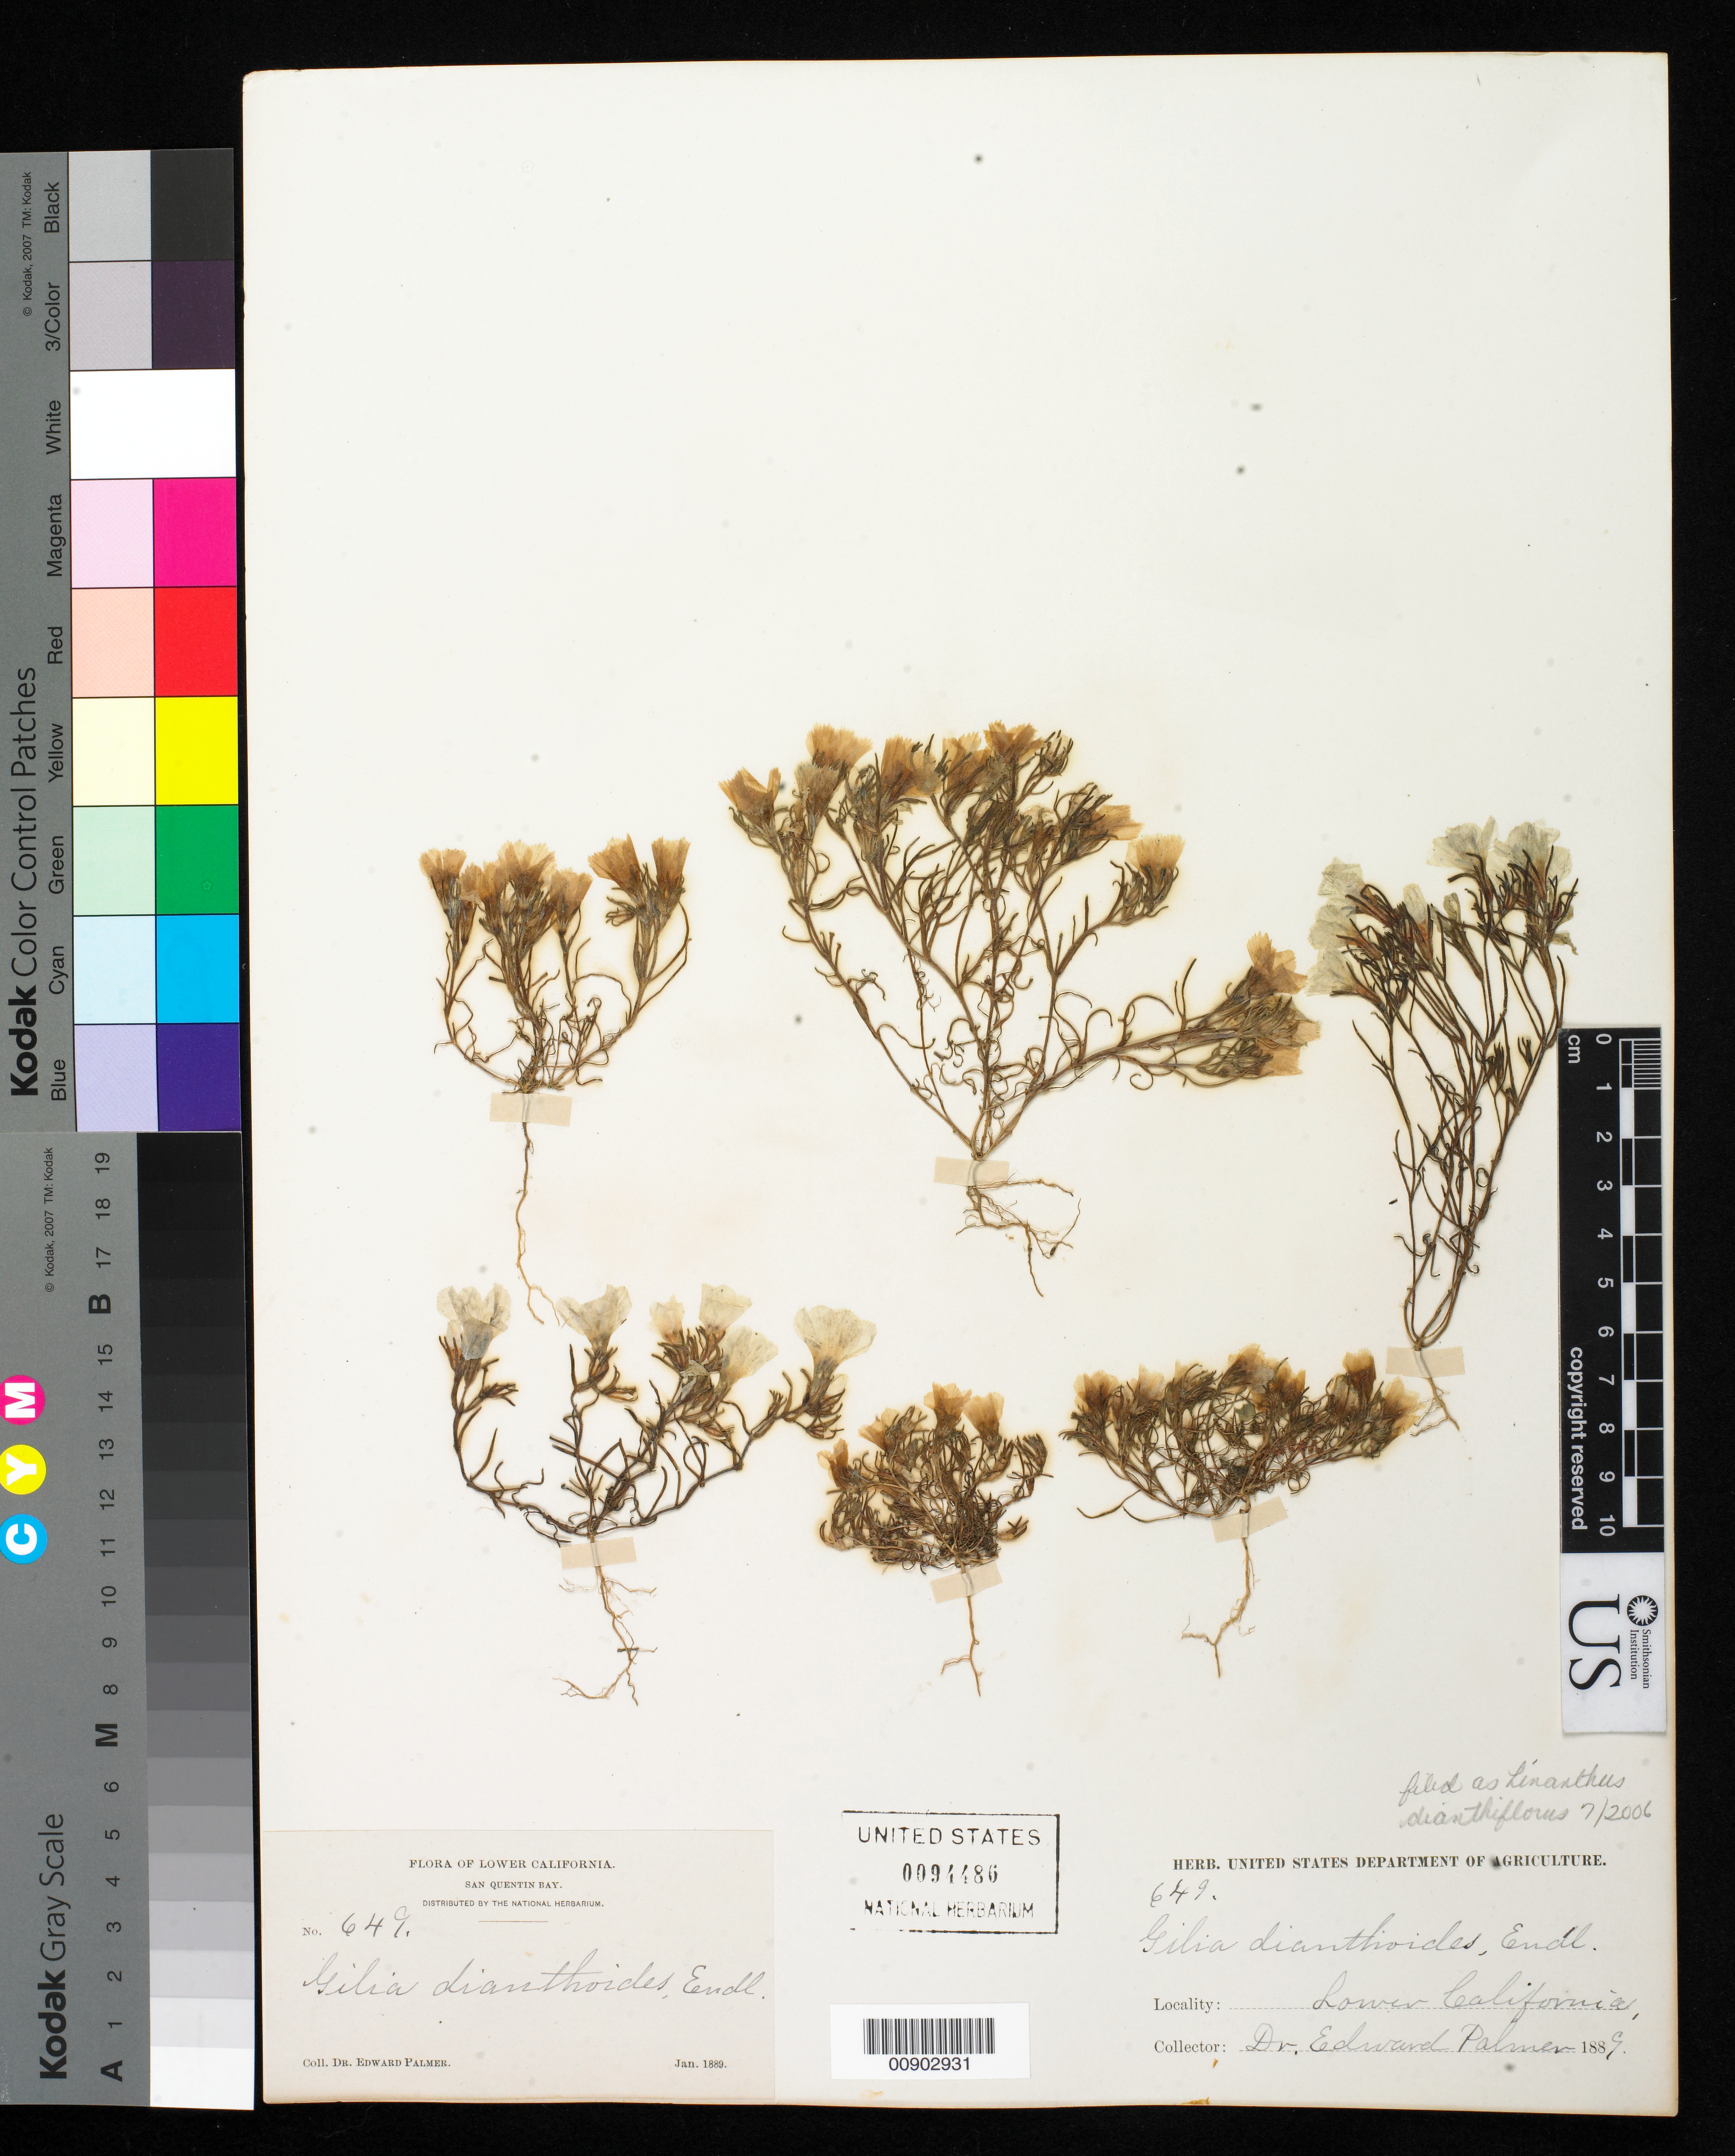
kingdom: Plantae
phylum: Tracheophyta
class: Magnoliopsida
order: Ericales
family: Polemoniaceae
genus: Linanthus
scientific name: Linanthus dianthiflorus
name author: (Benth.) Greene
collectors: E. Palmer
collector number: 649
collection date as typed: Jan 1889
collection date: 1889-01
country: Mexico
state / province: Baja California Norte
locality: San Quentin Bay, Baja California.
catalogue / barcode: US 94486